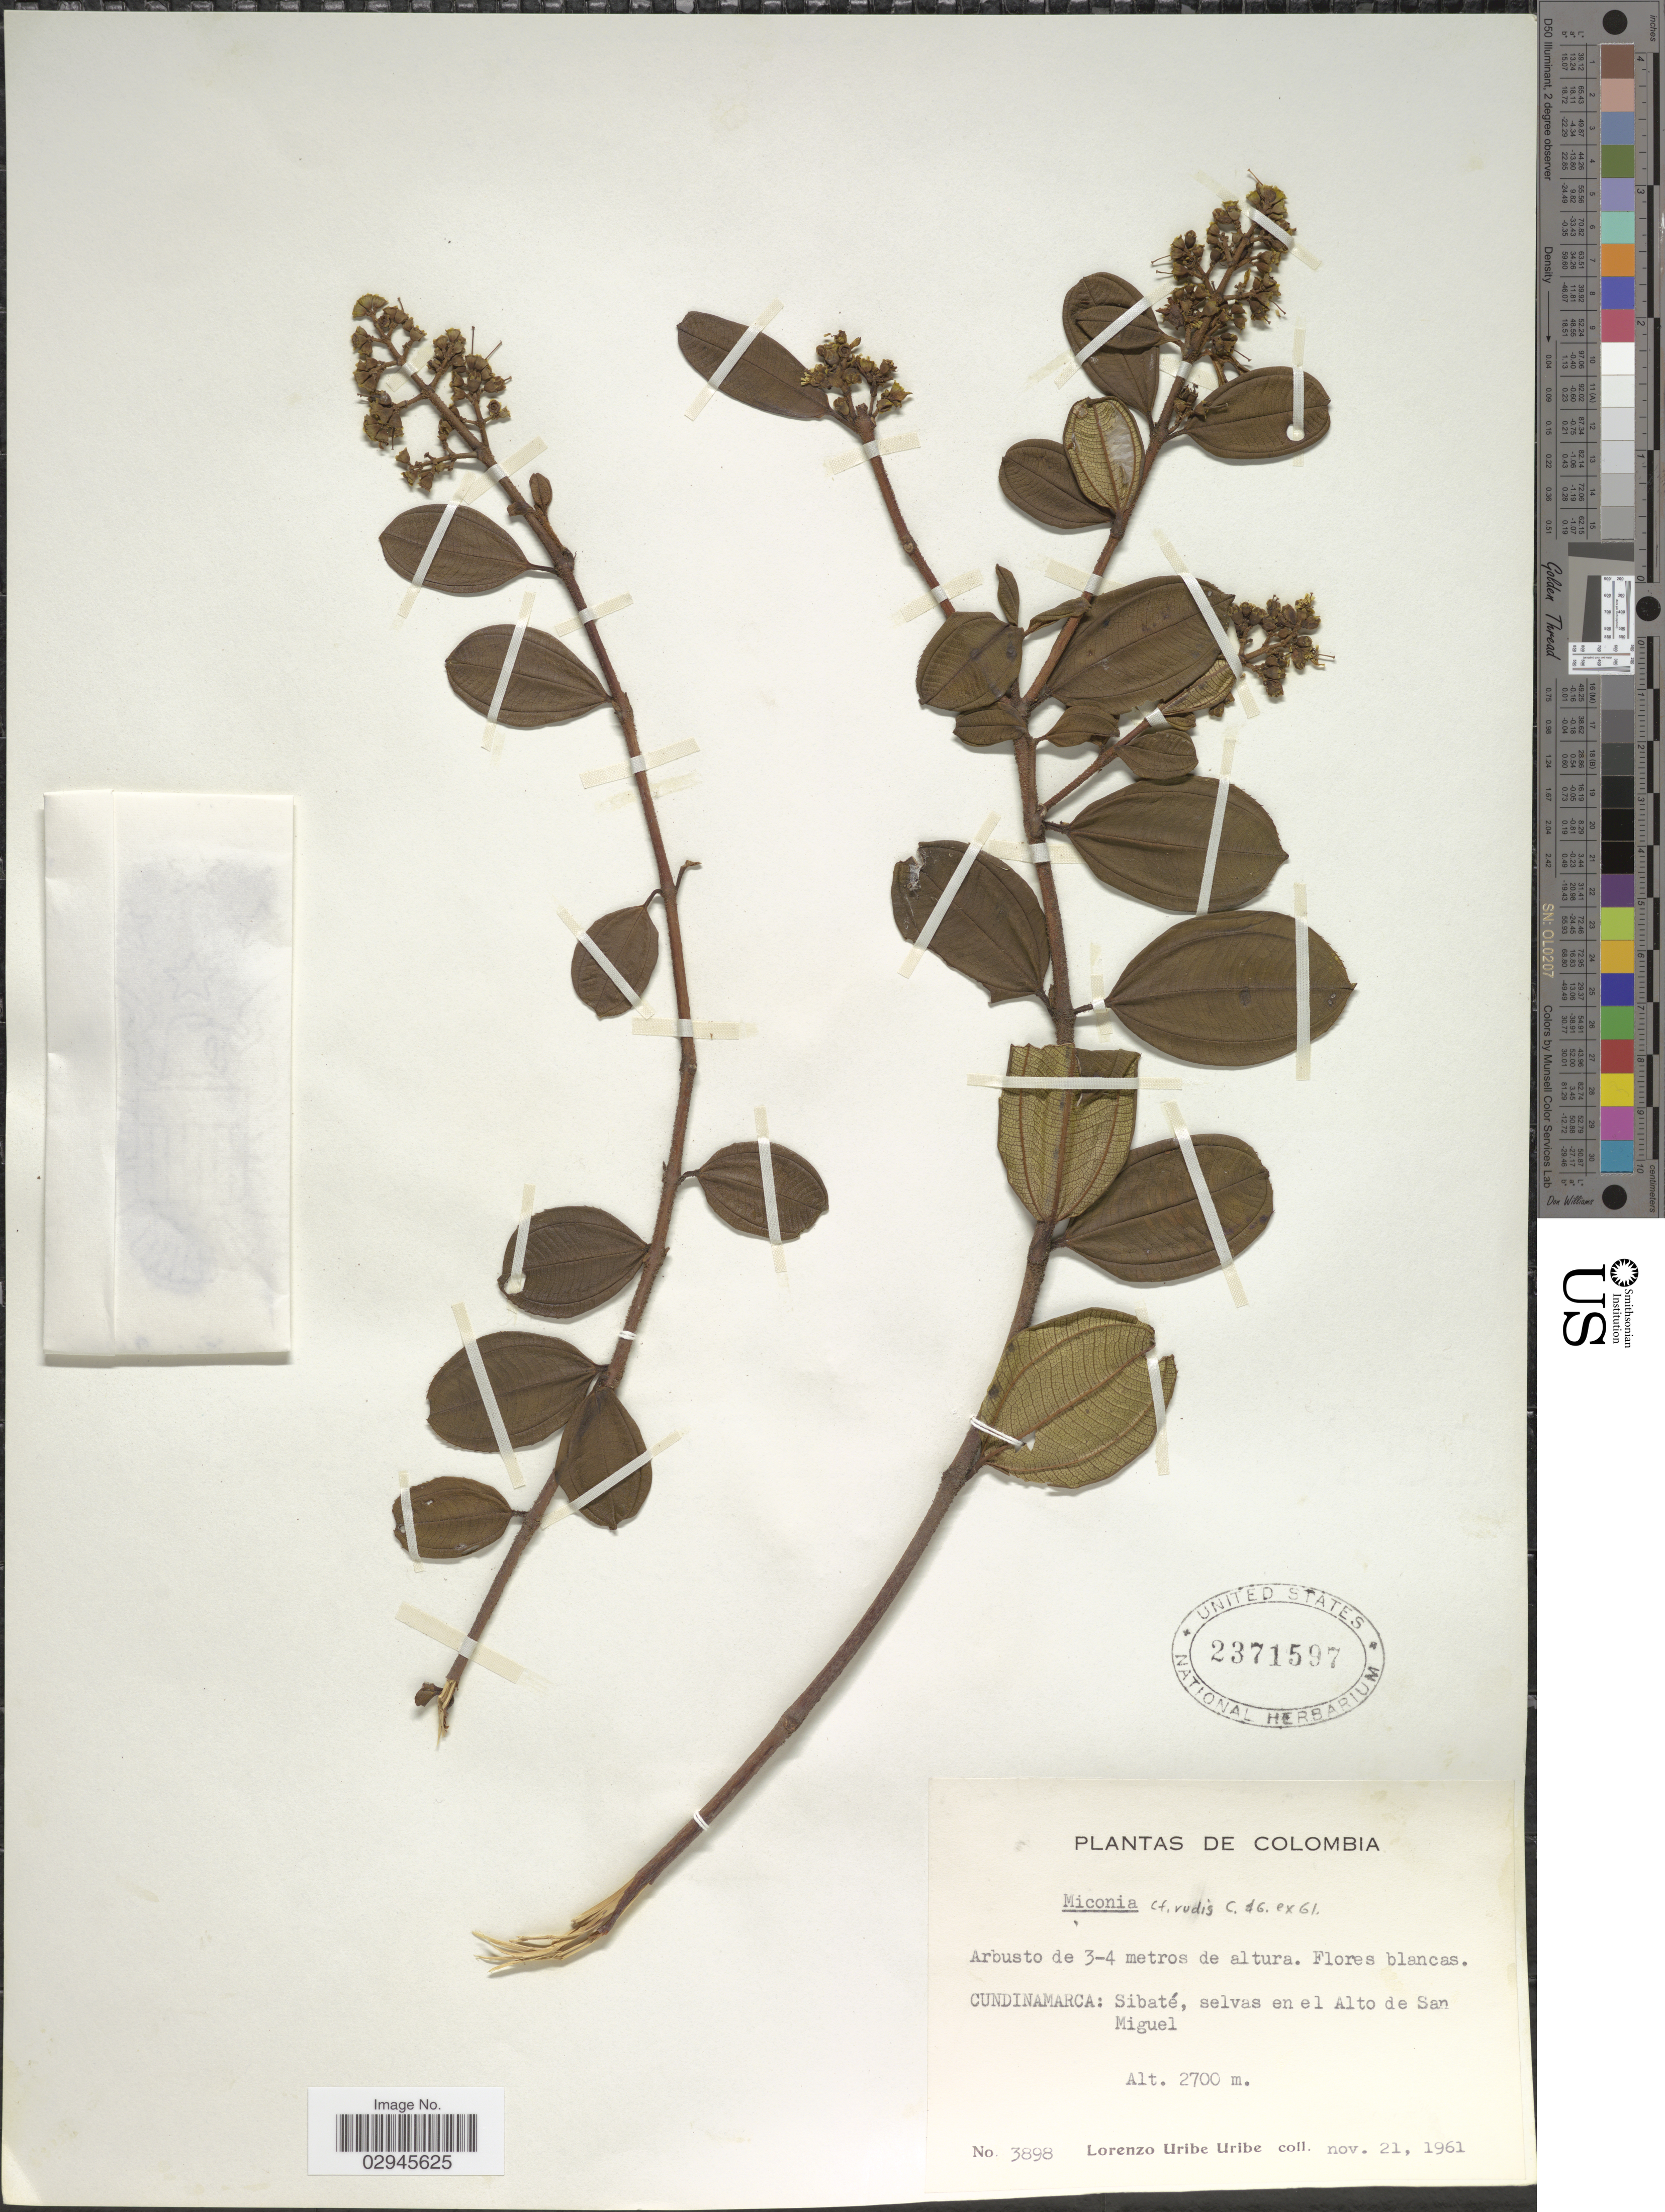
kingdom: Plantae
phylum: Tracheophyta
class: Magnoliopsida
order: Myrtales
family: Melastomataceae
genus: Miconia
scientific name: Miconia sp.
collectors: L. Uribe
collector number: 3898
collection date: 1961-11-21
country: Colombia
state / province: Cundinamarca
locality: Sibaté, selvas en el Alto de San Miguel.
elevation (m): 2700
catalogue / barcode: US 2371597